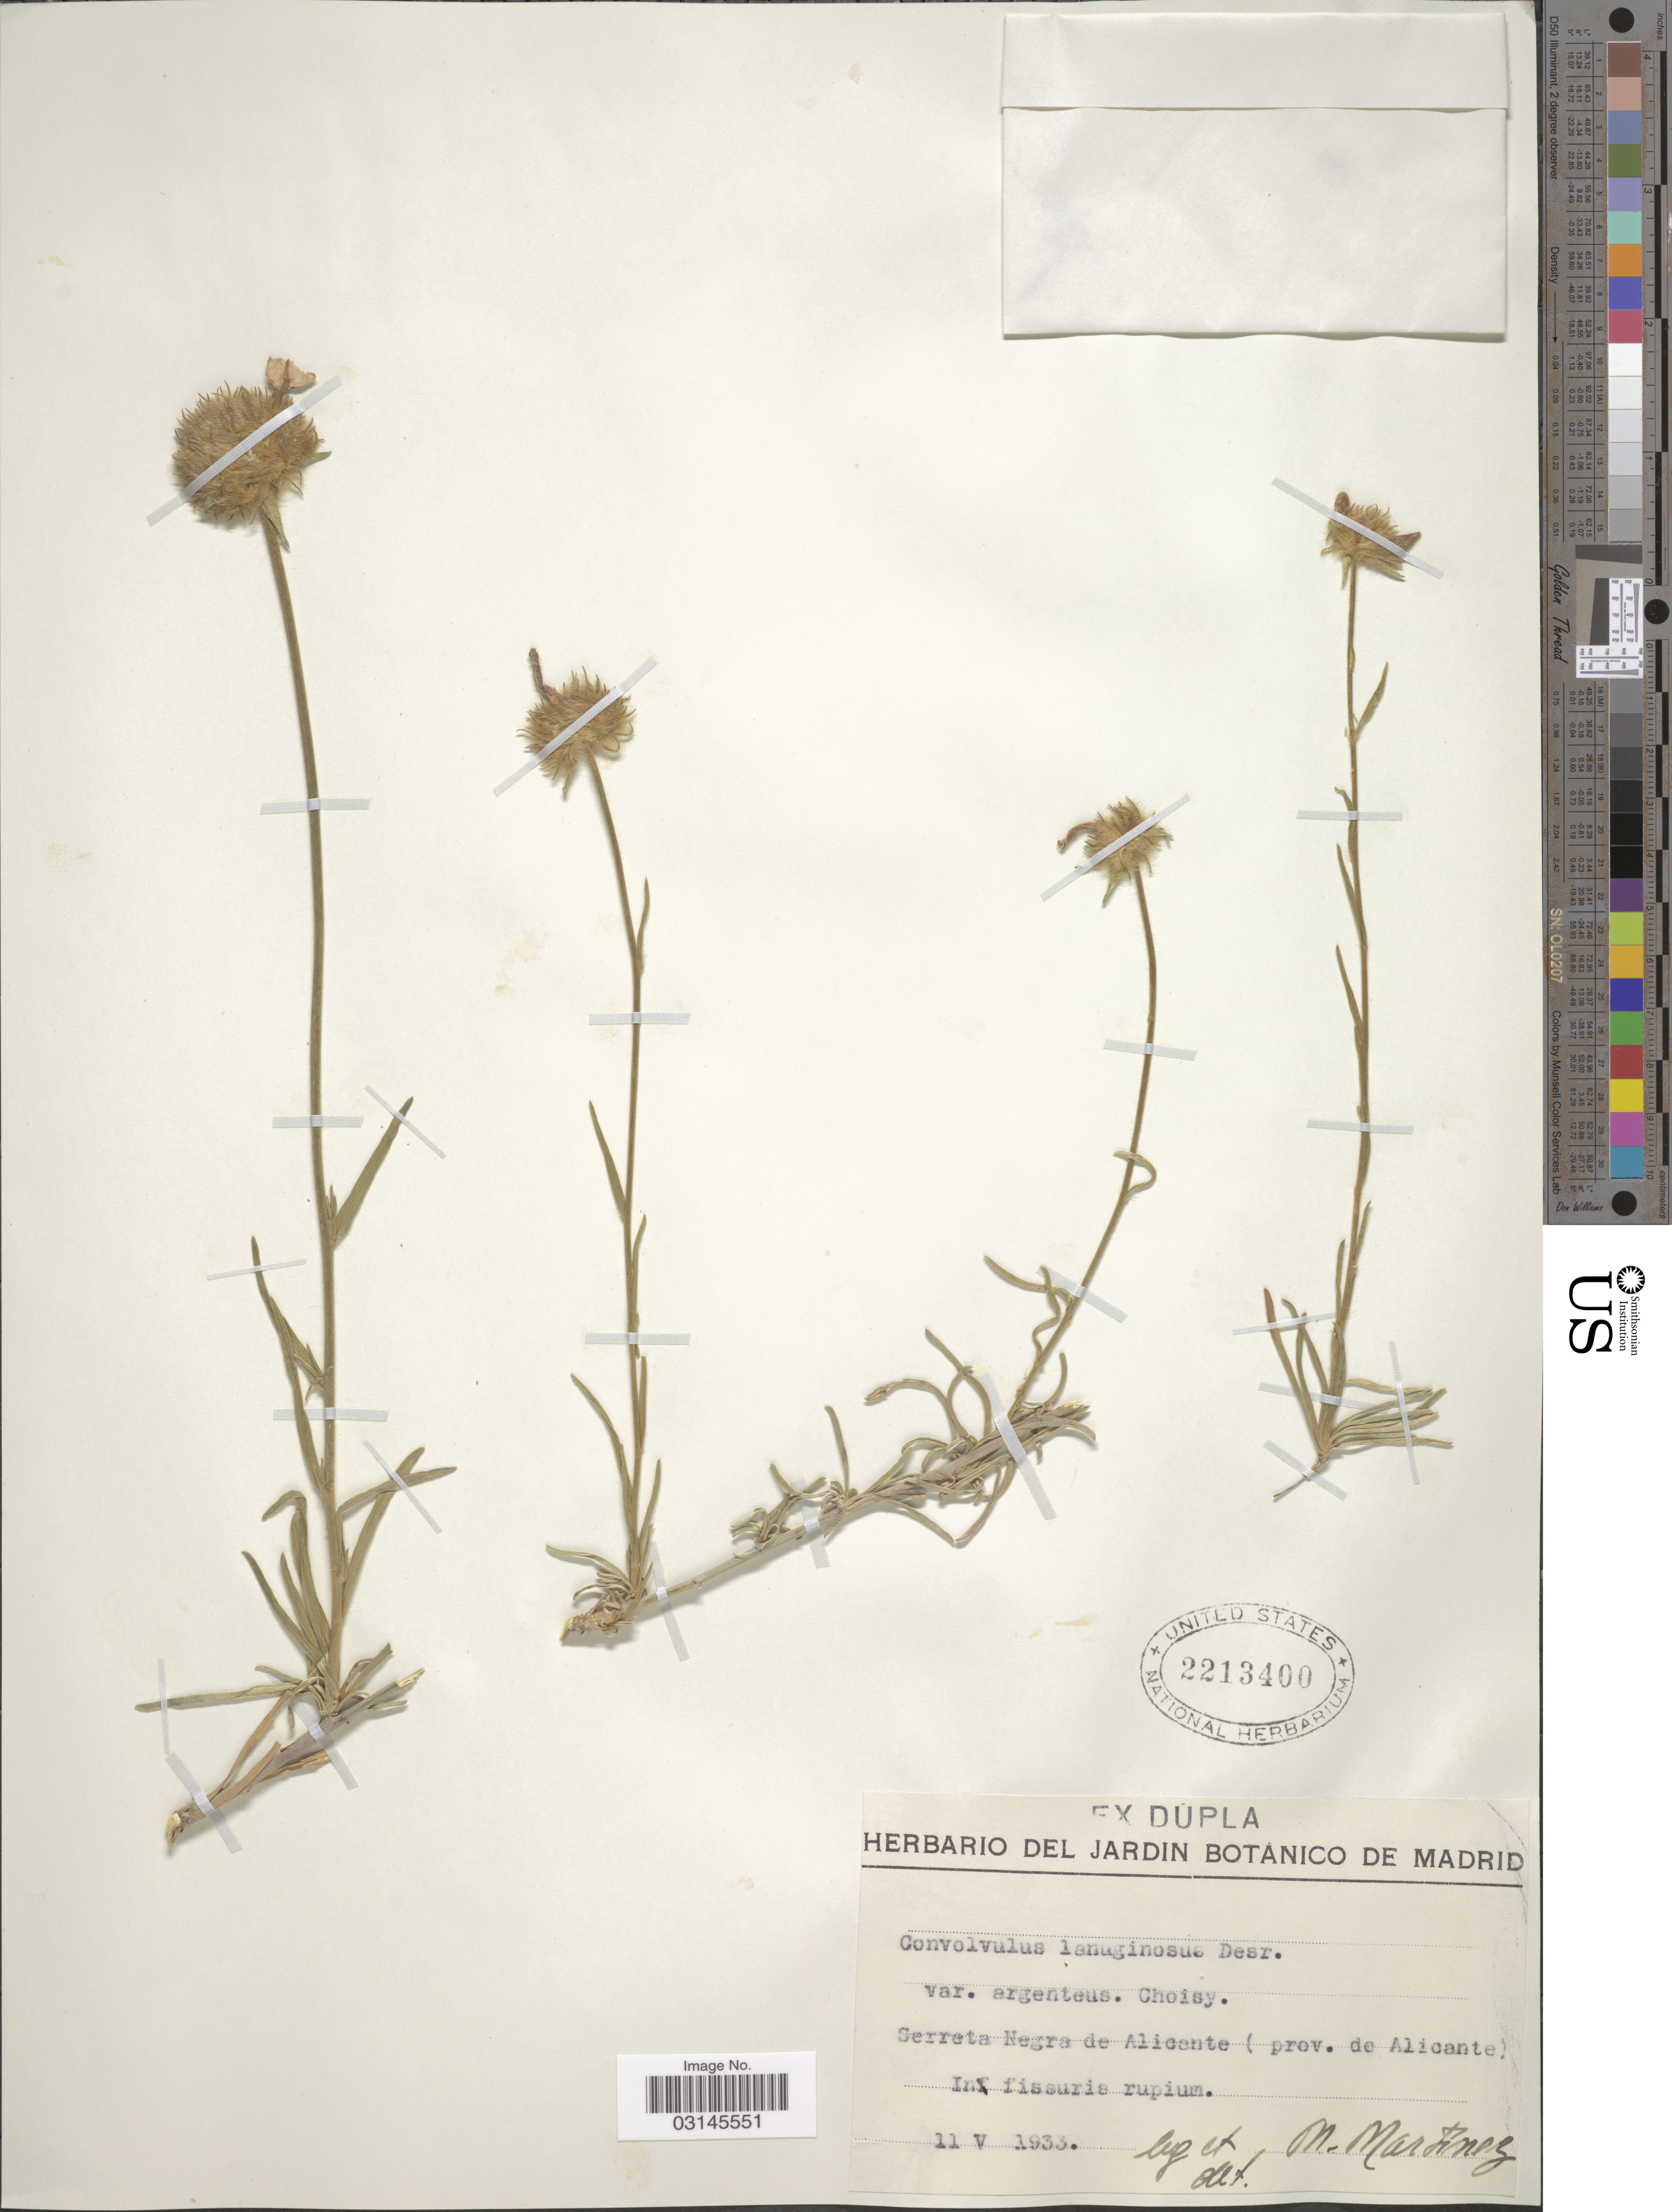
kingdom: Plantae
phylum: Tracheophyta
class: Magnoliopsida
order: Solanales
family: Convolvulaceae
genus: Convolvulus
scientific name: Convolvulus lanuginosus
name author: Desr.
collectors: M. Martínez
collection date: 1933-05-11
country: Spain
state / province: Madrid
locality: Serreta Negra de Alicante (prov. de Alicante).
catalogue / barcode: US 2213400